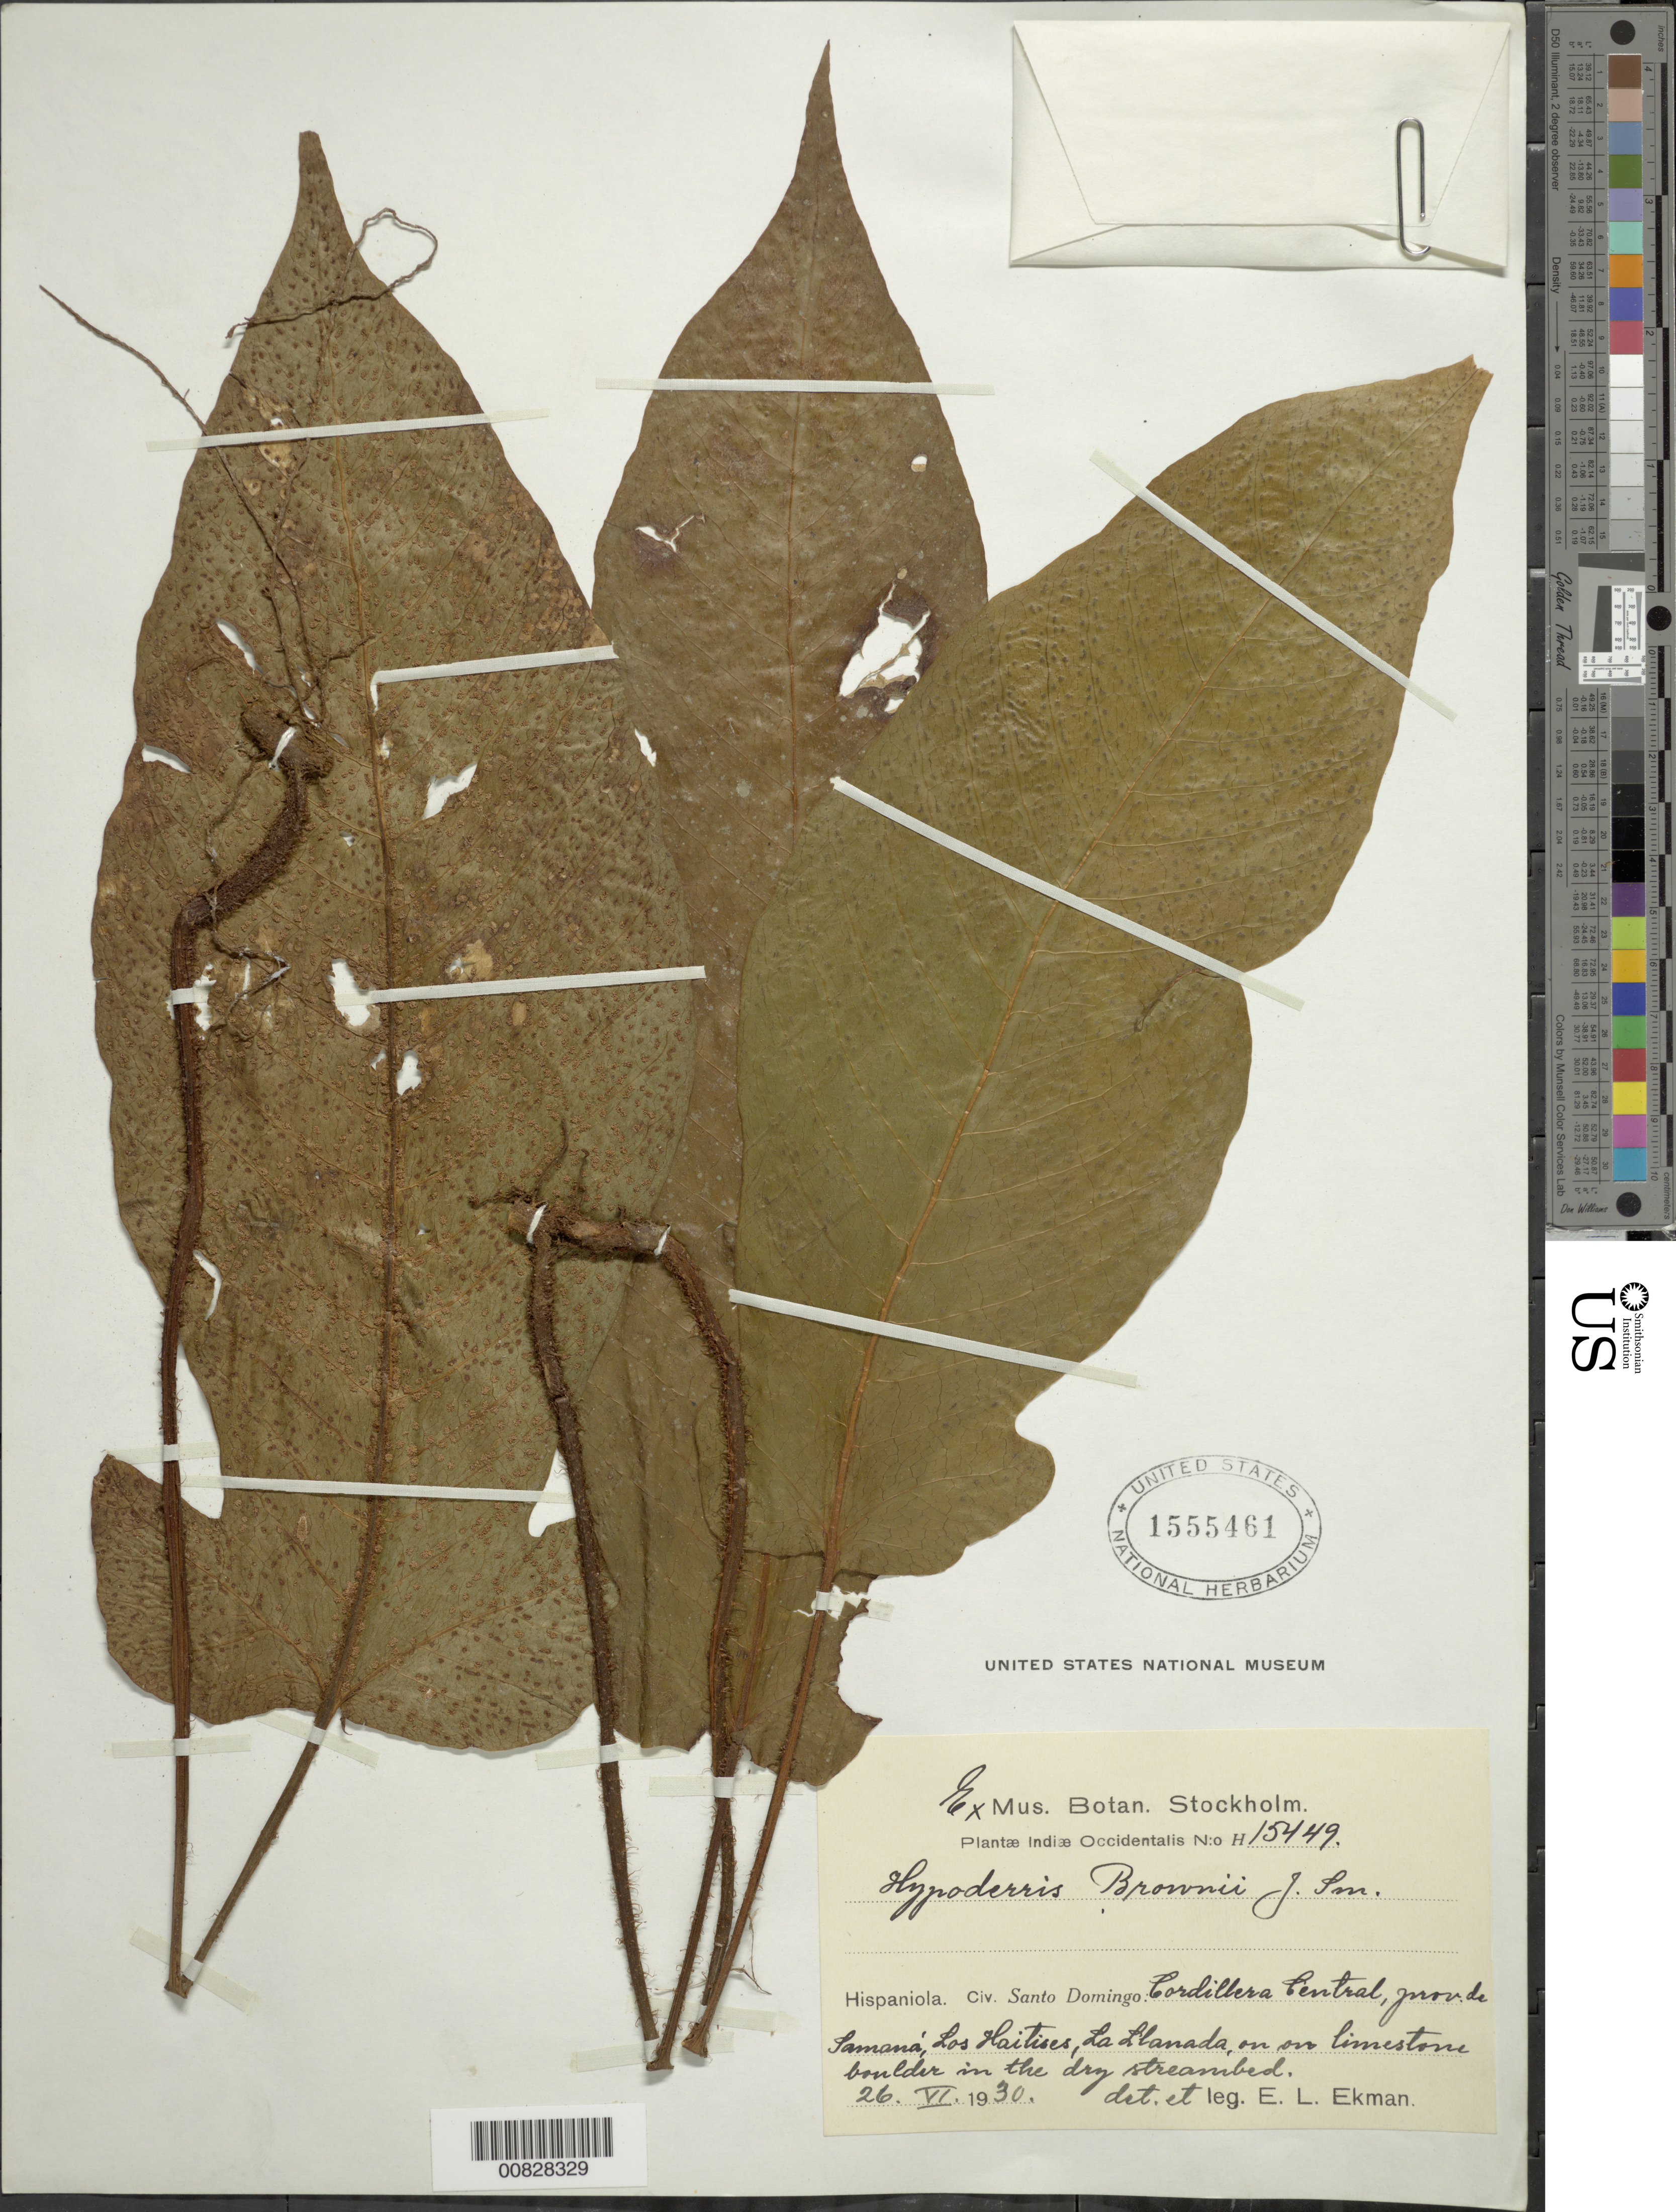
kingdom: Plantae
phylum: Tracheophyta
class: Polypodiopsida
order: Polypodiales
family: Tectariaceae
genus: Hypoderris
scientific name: Hypoderris brownii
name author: J. Sm.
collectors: E. L. Ekman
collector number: H 15449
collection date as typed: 26 Jun 1930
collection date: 1930-06-26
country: Dominican Republic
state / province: Samana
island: Hispaniola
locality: Cordillera Central, Los Haitises, La Llanada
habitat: Limestone boulder in dry streambed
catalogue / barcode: US 1555461